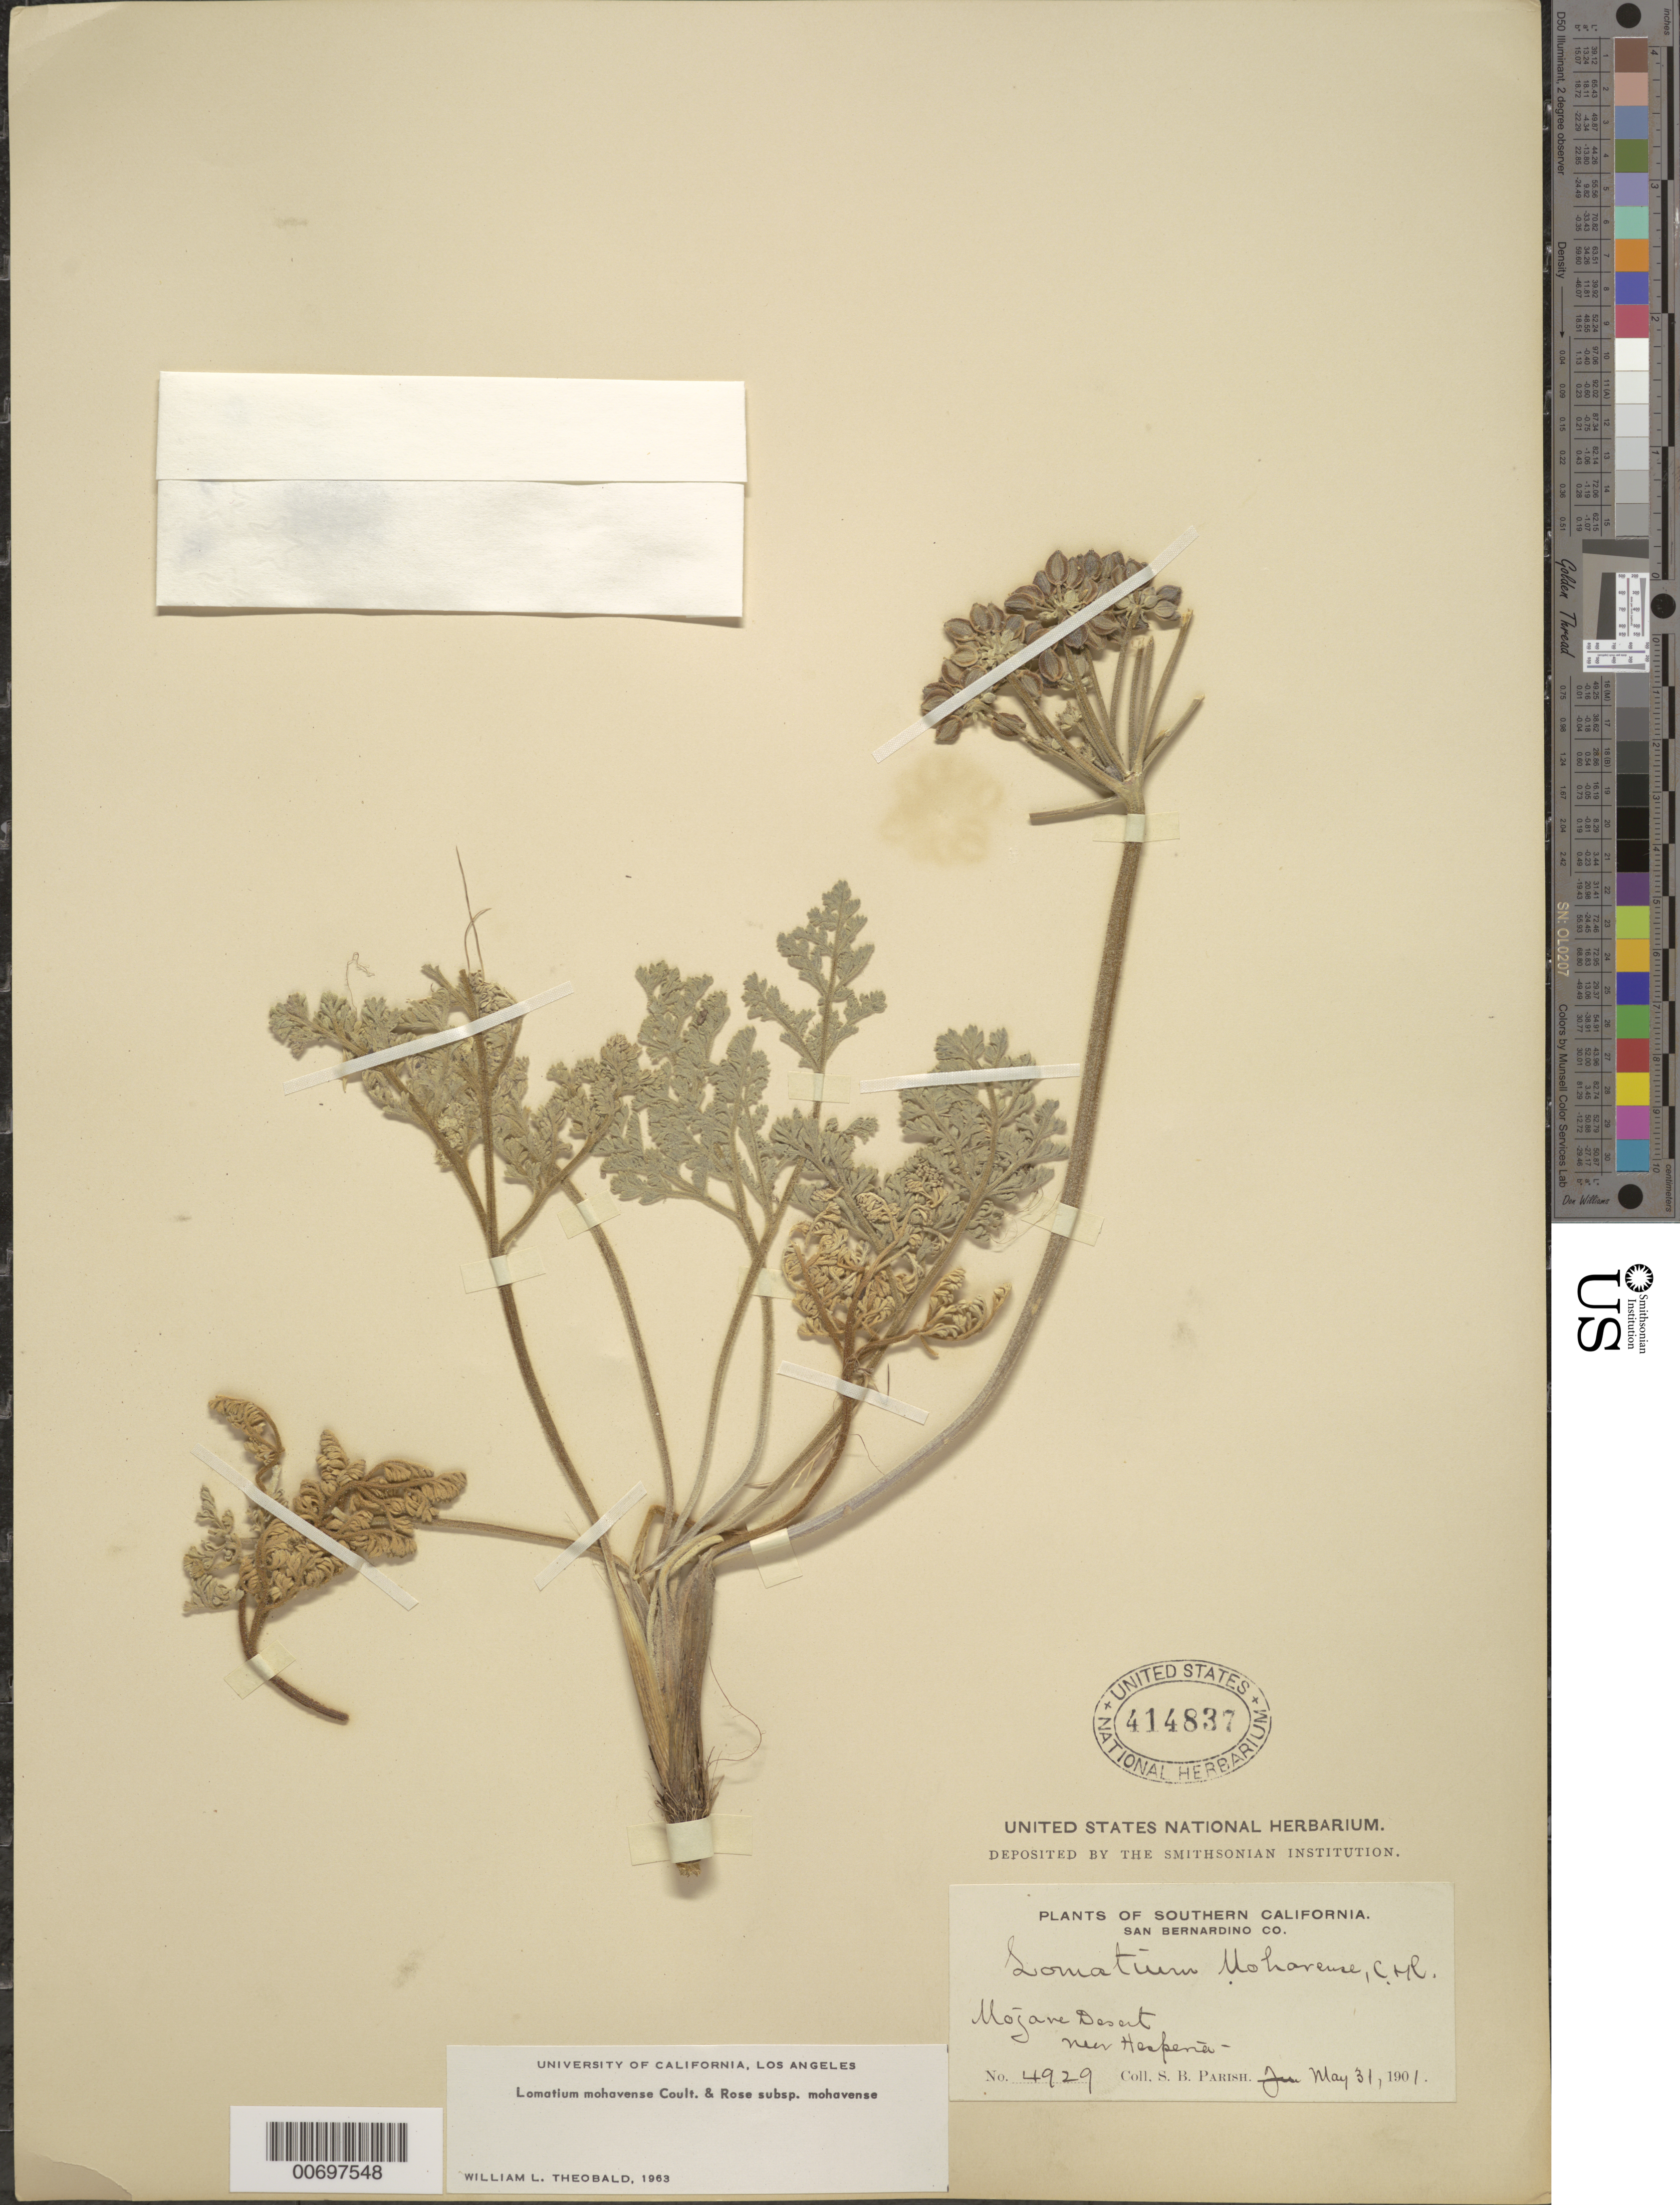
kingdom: Plantae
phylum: Tracheophyta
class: Magnoliopsida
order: Apiales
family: Apiaceae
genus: Lomatium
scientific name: Lomatium mohavense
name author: (J.M. Coult. & Rose) J.M. Coult. & Rose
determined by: Theobald, W. L., (LA), University of California - Los Angeles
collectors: S. B. Parish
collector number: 4924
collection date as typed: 31 May 1901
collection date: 1901-05-31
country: United States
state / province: California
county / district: San Bernardino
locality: Mojave Desert, near Hesperia.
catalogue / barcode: US 414837